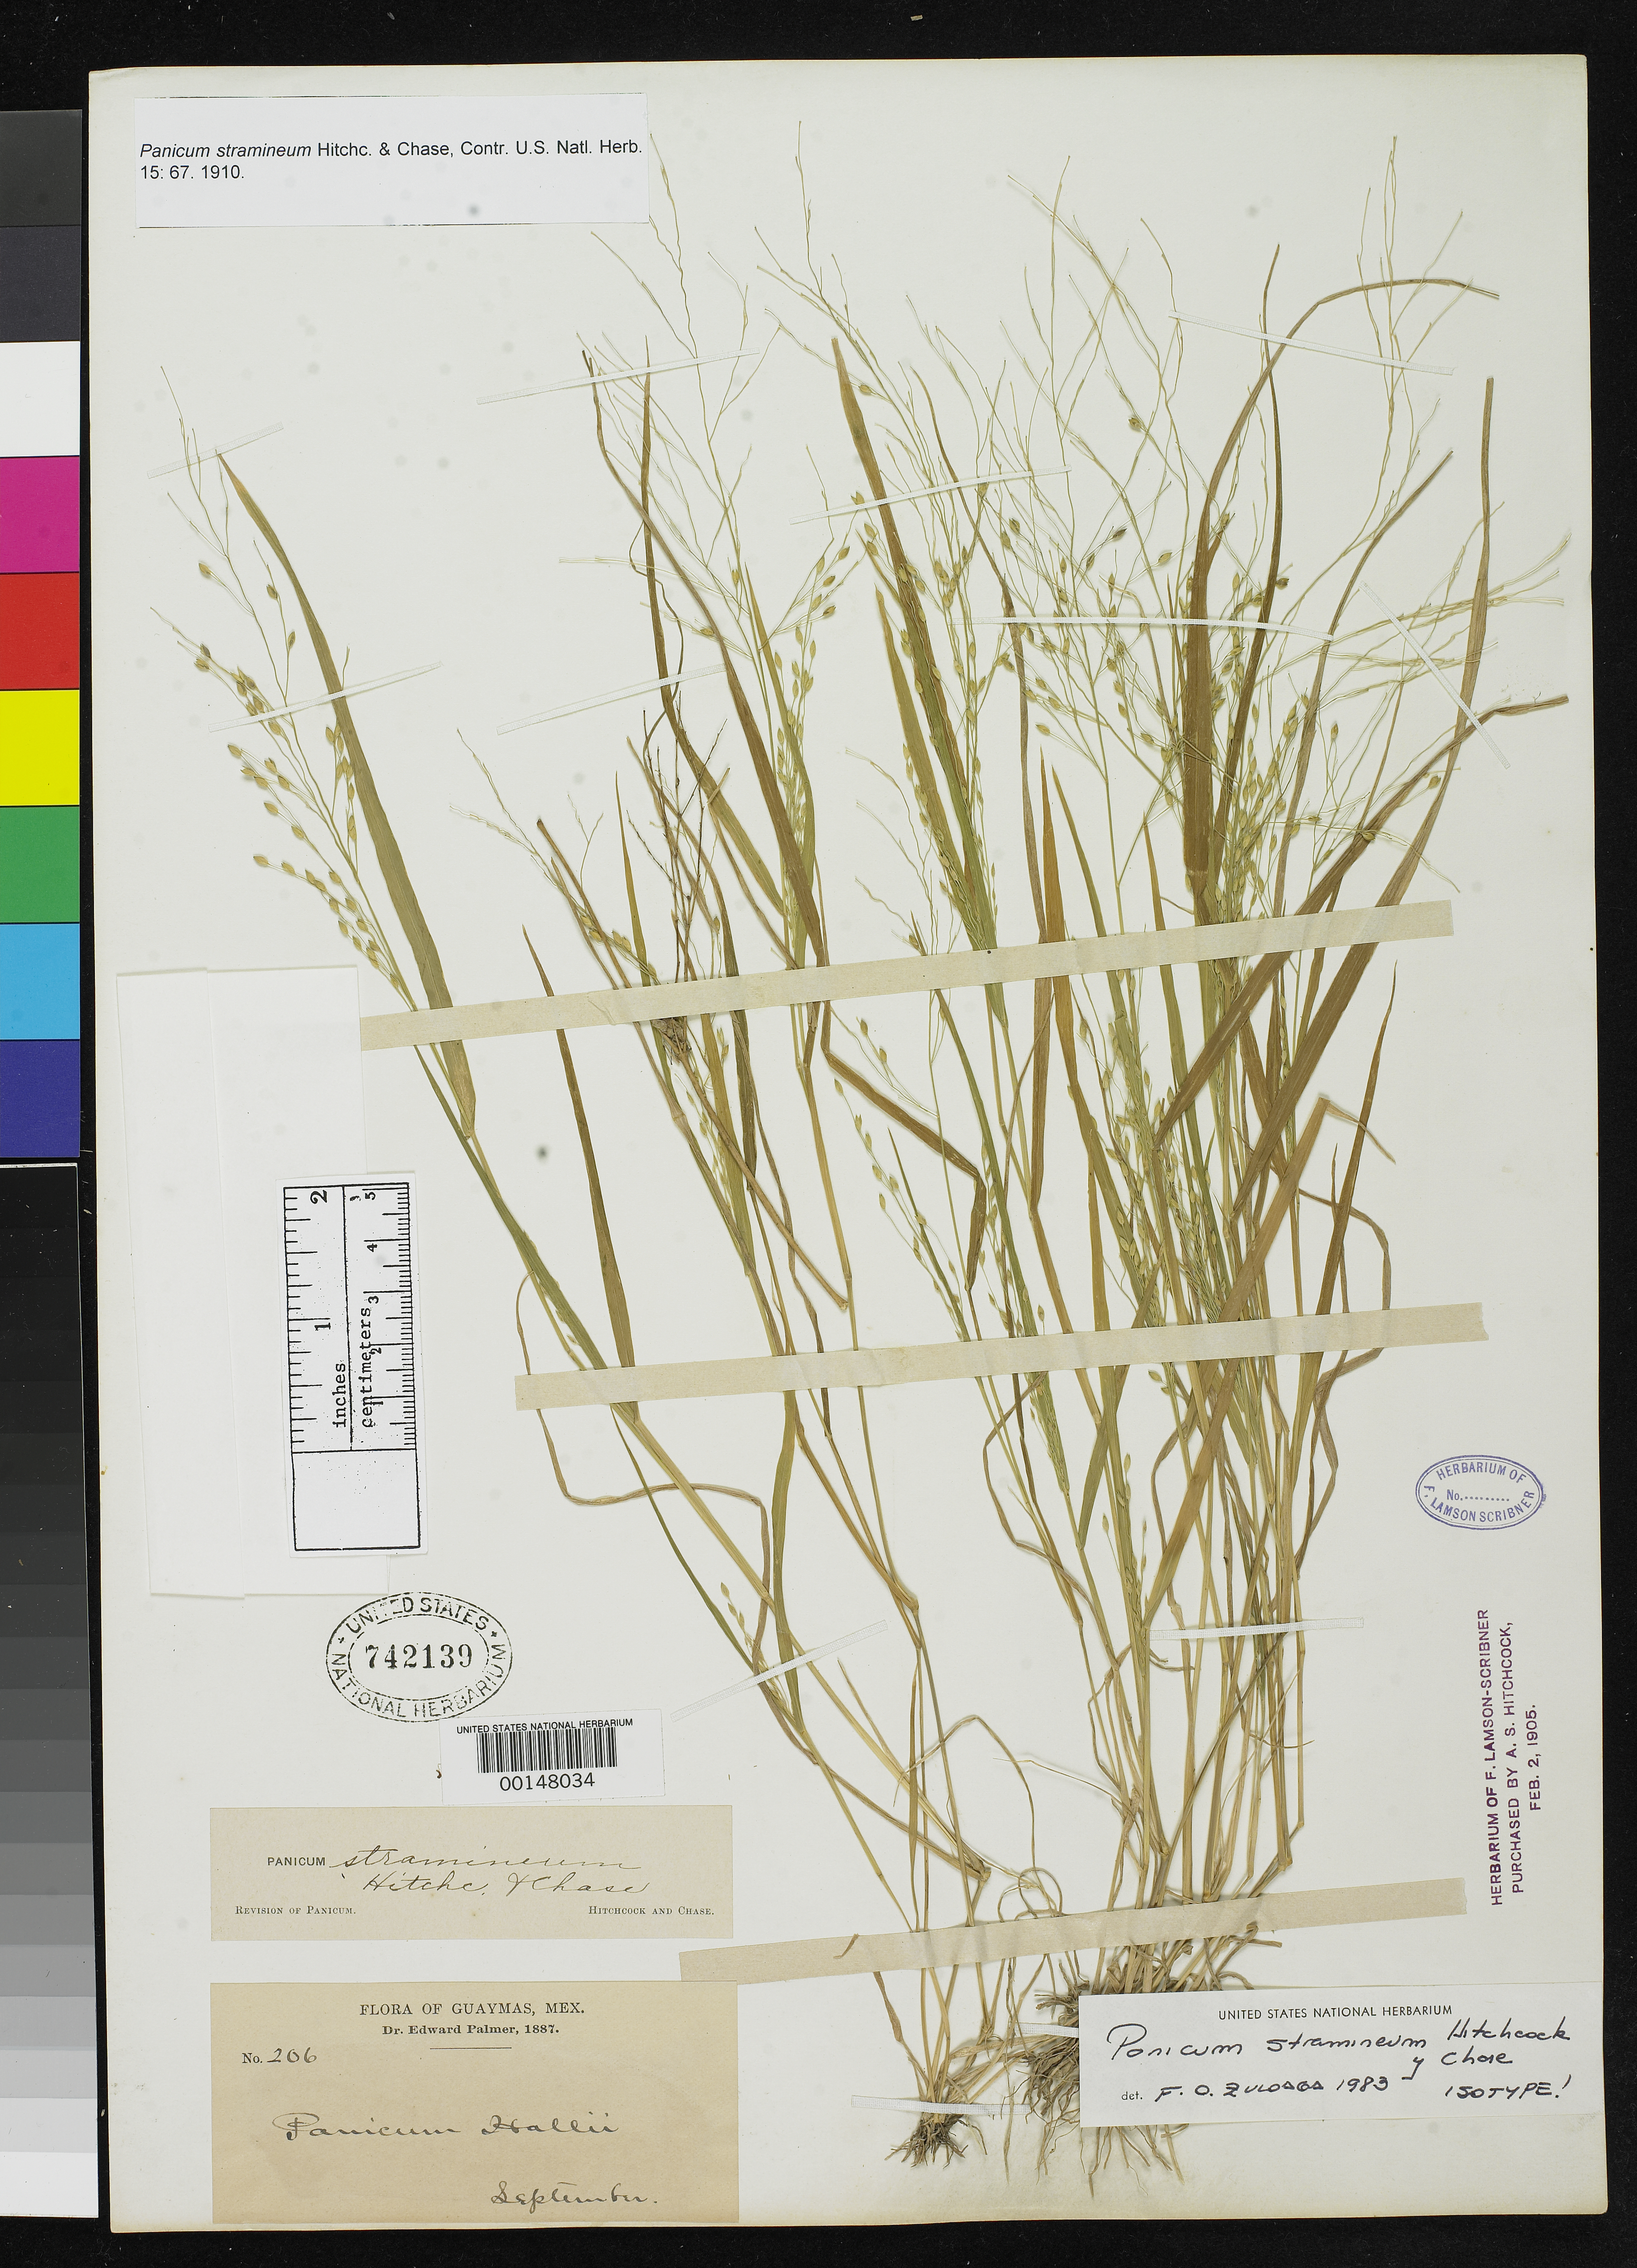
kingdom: Plantae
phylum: Tracheophyta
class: Liliopsida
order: Poales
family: Poaceae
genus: Panicum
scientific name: Panicum stramineum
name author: Hitchc. & Chase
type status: Isotype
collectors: E. Palmer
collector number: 206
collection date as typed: Jun 1887 to -- Nov 1887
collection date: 1887-06/1887-11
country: Mexico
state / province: Sonora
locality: Guaymas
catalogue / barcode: US 742139